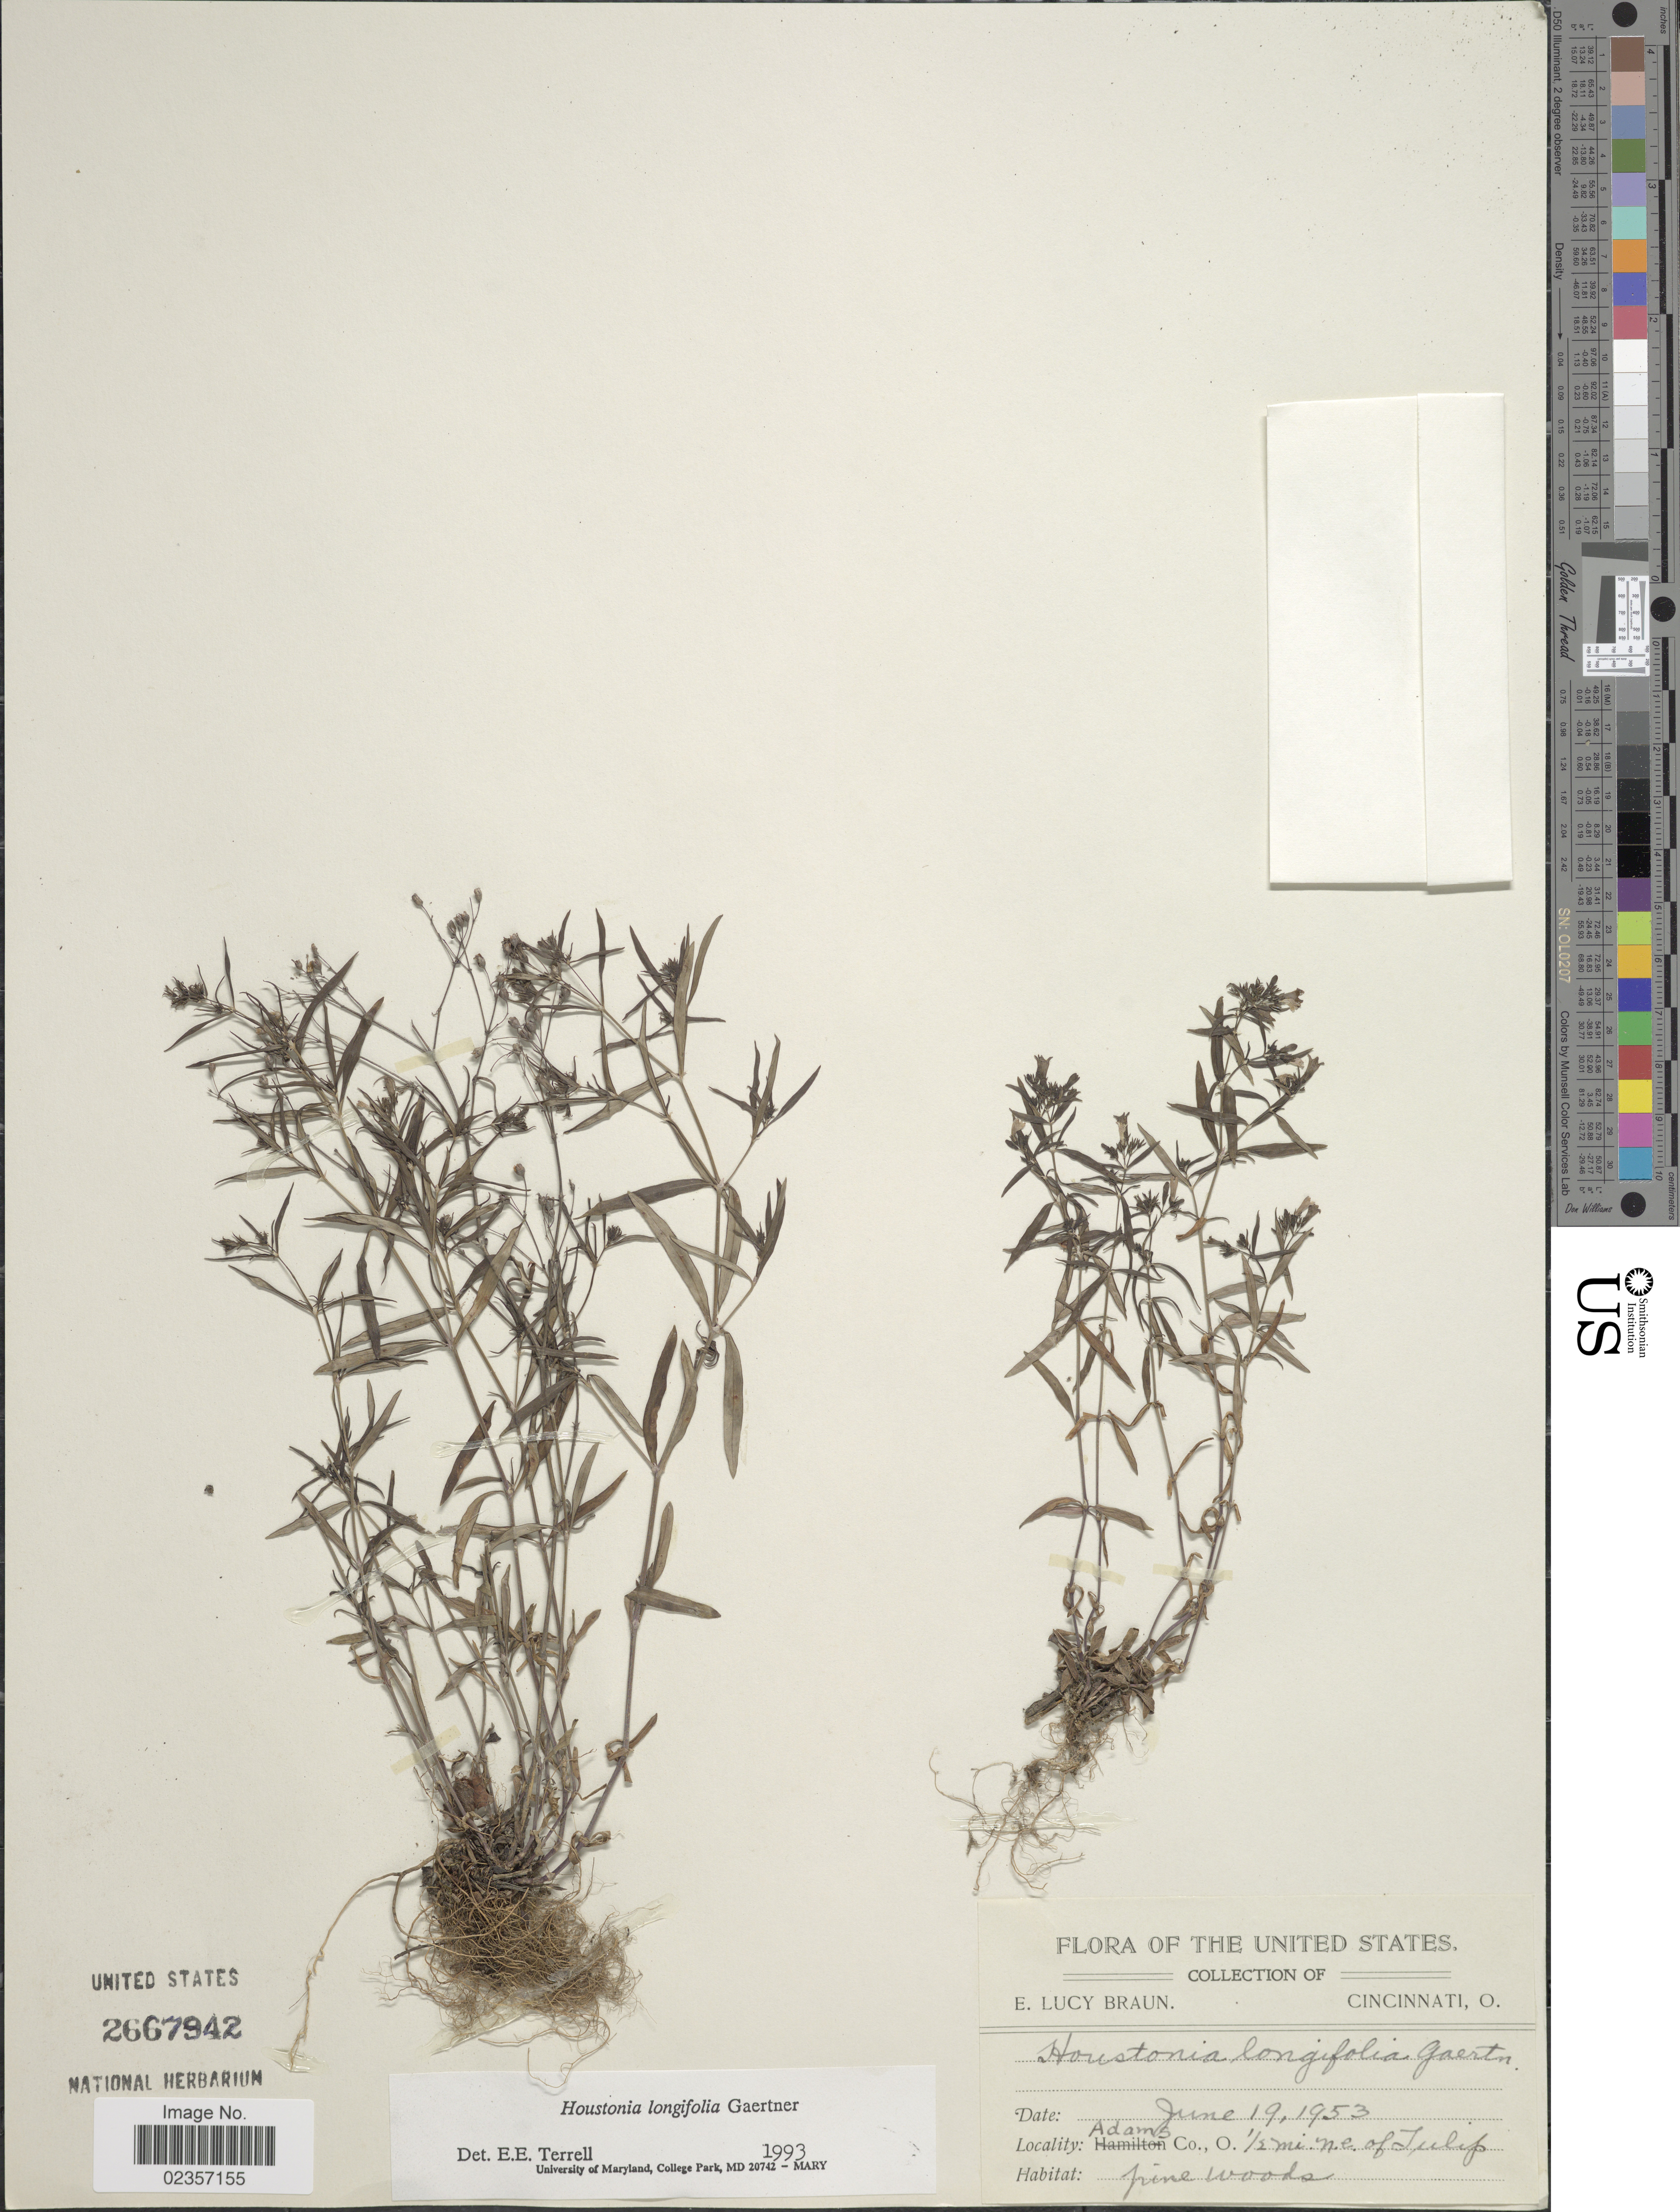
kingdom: Plantae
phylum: Tracheophyta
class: Magnoliopsida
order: Gentianales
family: Rubiaceae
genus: Houstonia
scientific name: Houstonia longifolia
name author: Gaertn.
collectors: E. L. Braun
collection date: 1953-06-19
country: United States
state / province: Ohio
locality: Adams Co., ½ mi N.E. of Tulip, pine woods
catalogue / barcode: US 2667942